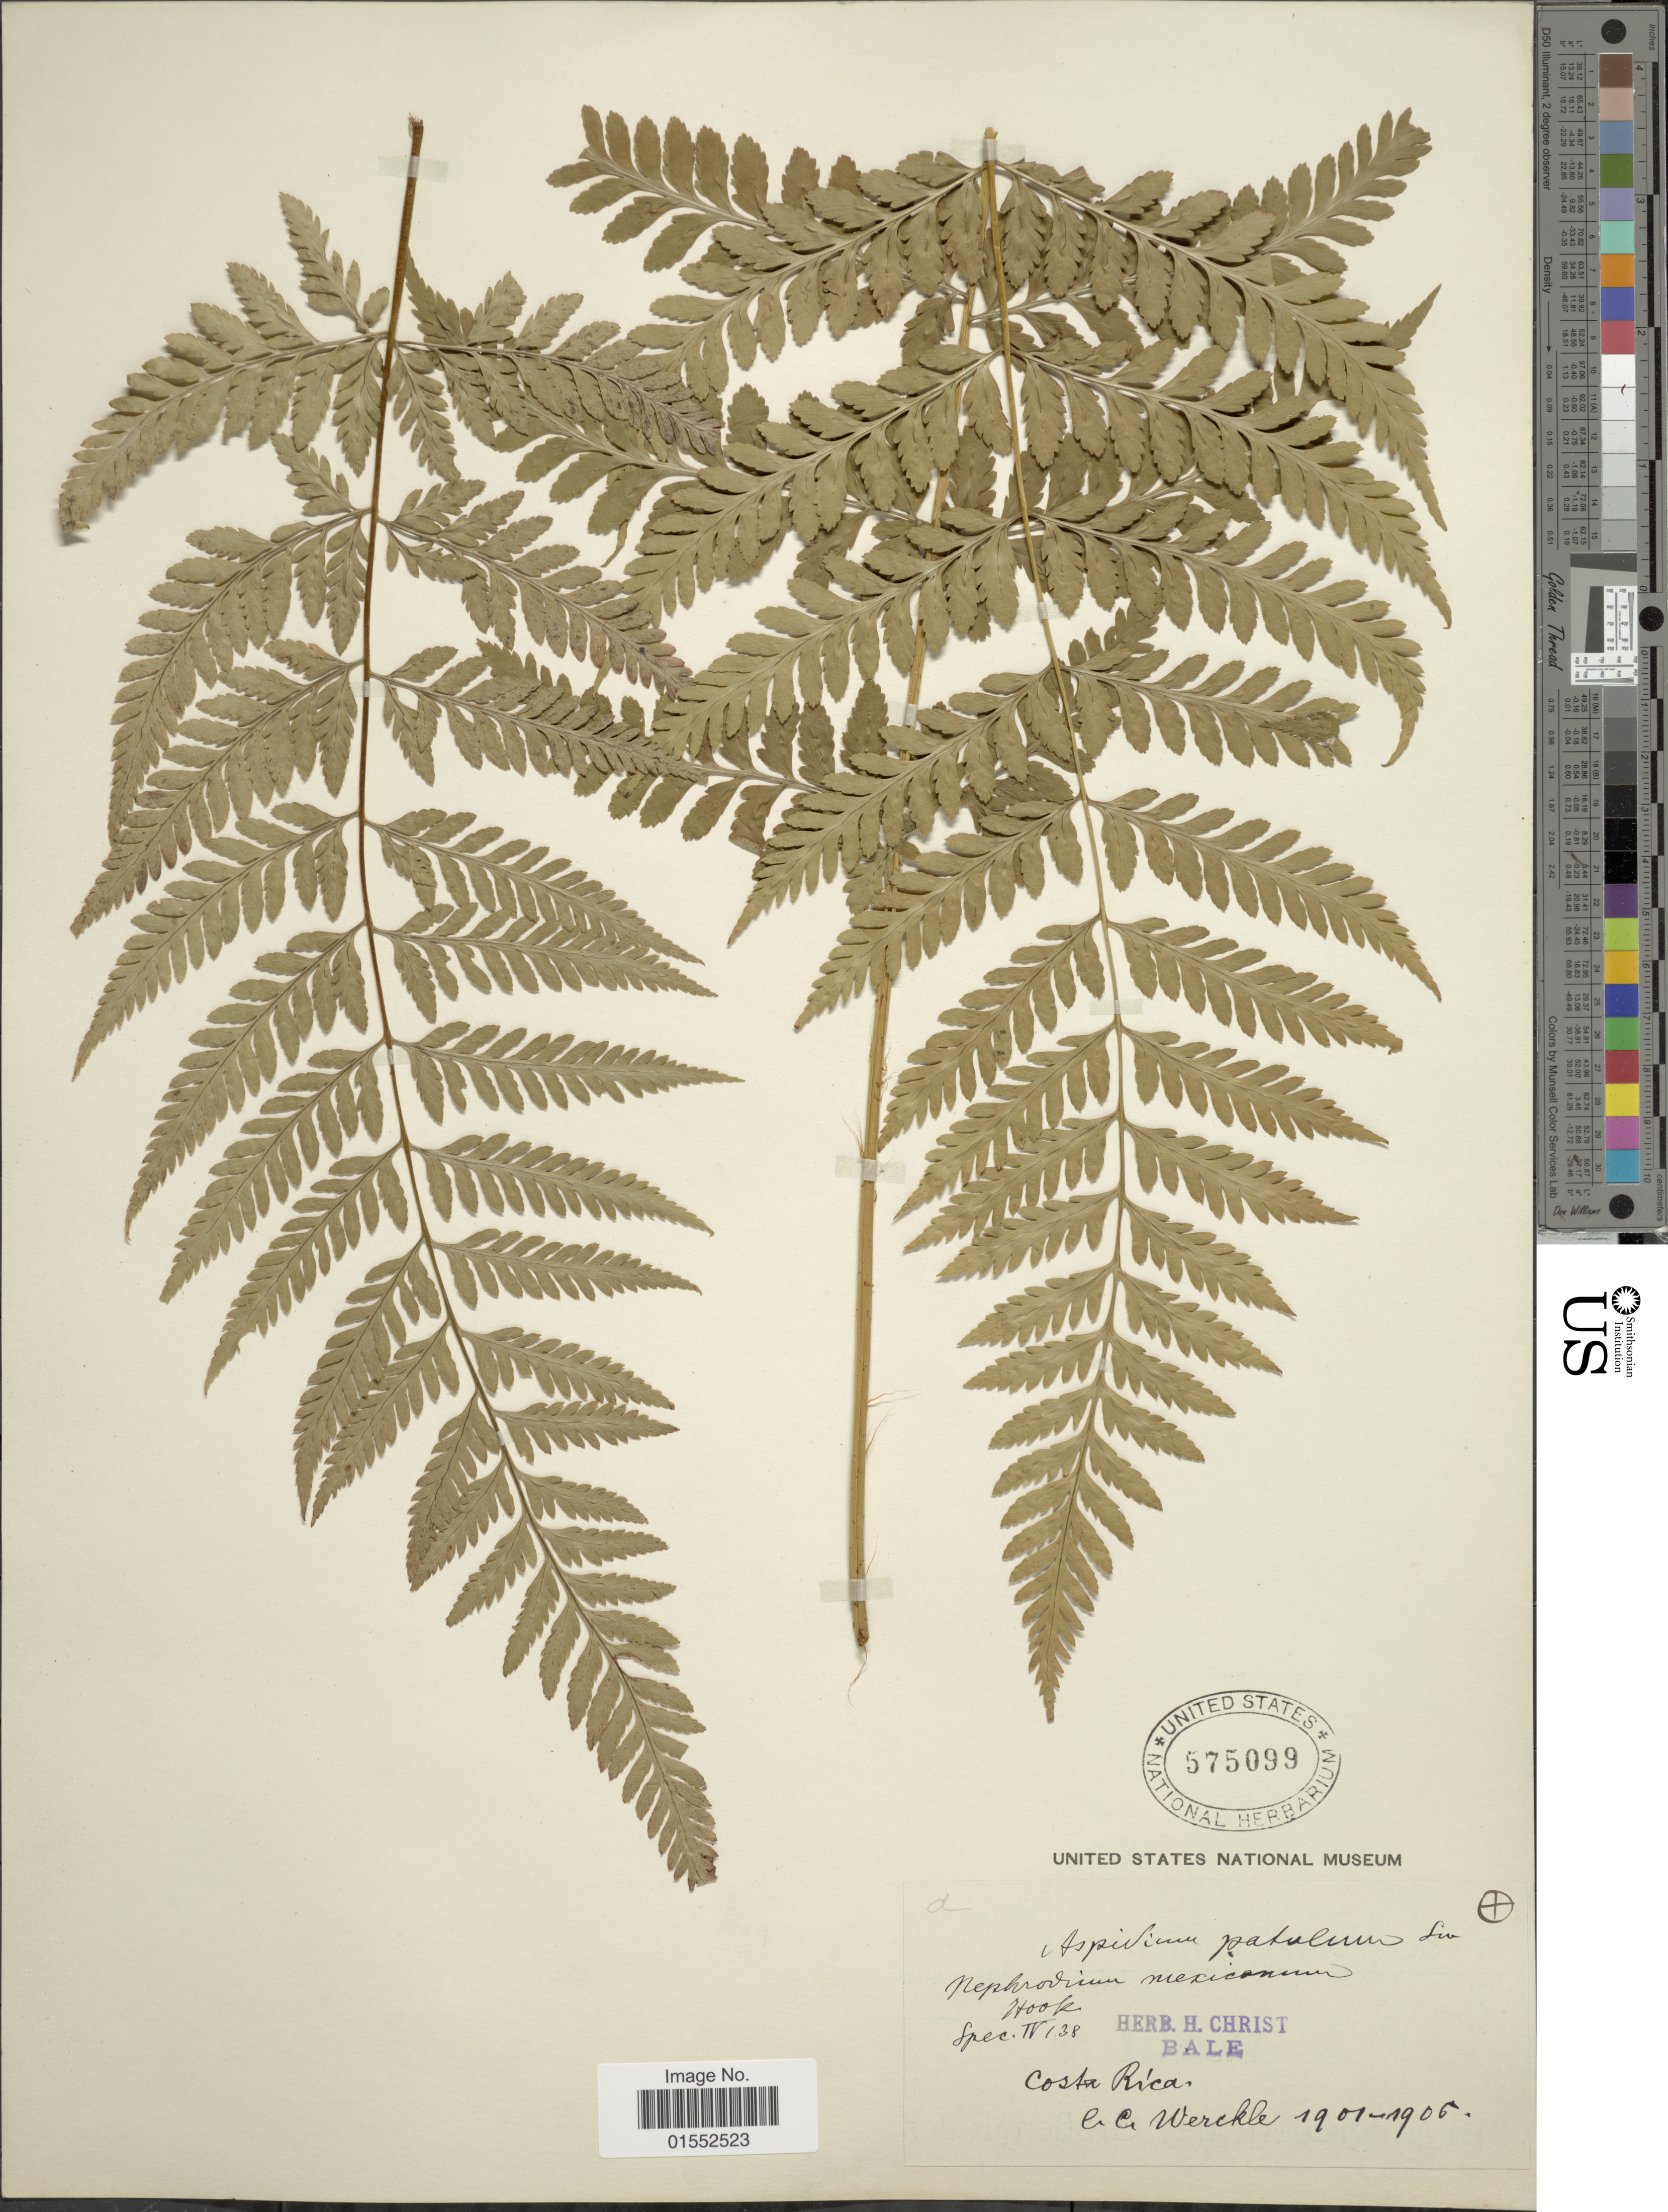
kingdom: Plantae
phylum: Tracheophyta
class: Polypodiopsida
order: Polypodiales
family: Dryopteridaceae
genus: Dryopteris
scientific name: Dryopteris patula var. serrata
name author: (Mett.) C.V. Morton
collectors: C. C Wercklé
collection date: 1901/1905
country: Costa Rica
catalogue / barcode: US 575099